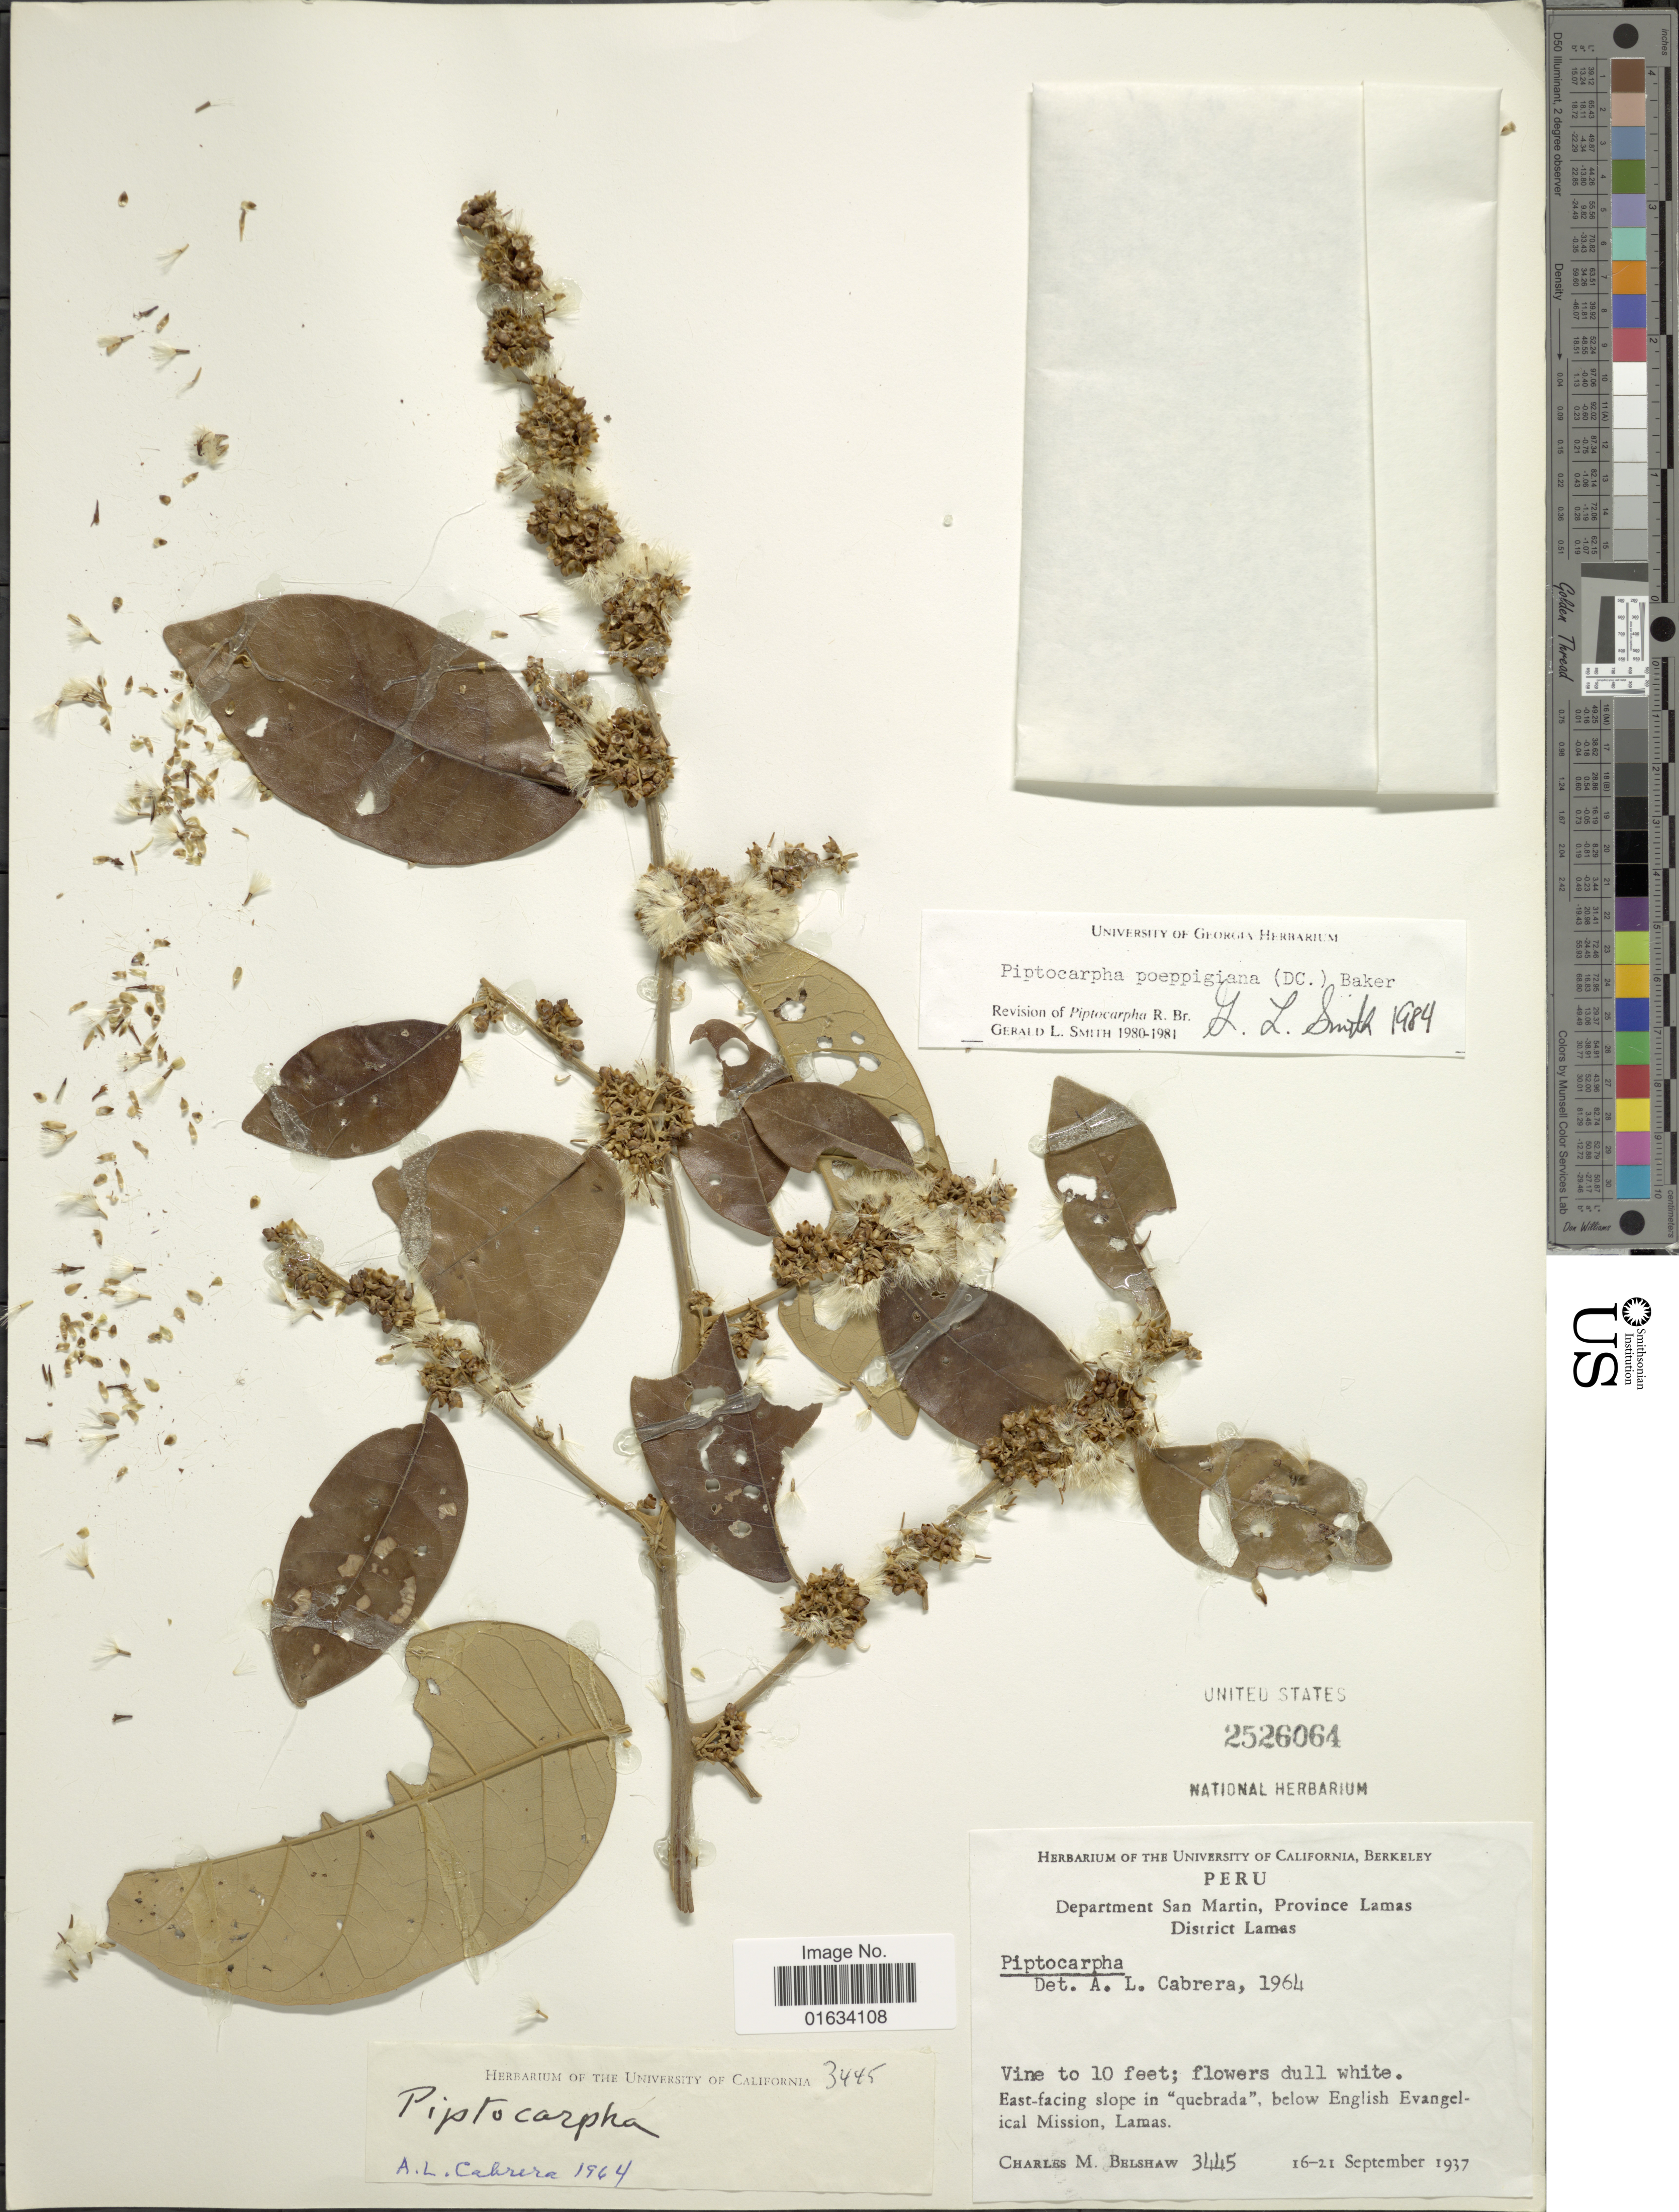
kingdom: Plantae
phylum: Tracheophyta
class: Magnoliopsida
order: Asterales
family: Asteraceae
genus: Piptocarpha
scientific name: Piptocarpha poeppigiana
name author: (DC.) Baker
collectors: C. Shaw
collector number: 3445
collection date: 1937-09-16/1937-09-21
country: Peru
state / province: San Martín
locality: Peru. Department San Martin, Province Lamas. District Lamas. East-facing slope in "quebrada", below English Evangelical Mission, Lamas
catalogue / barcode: US 2526064